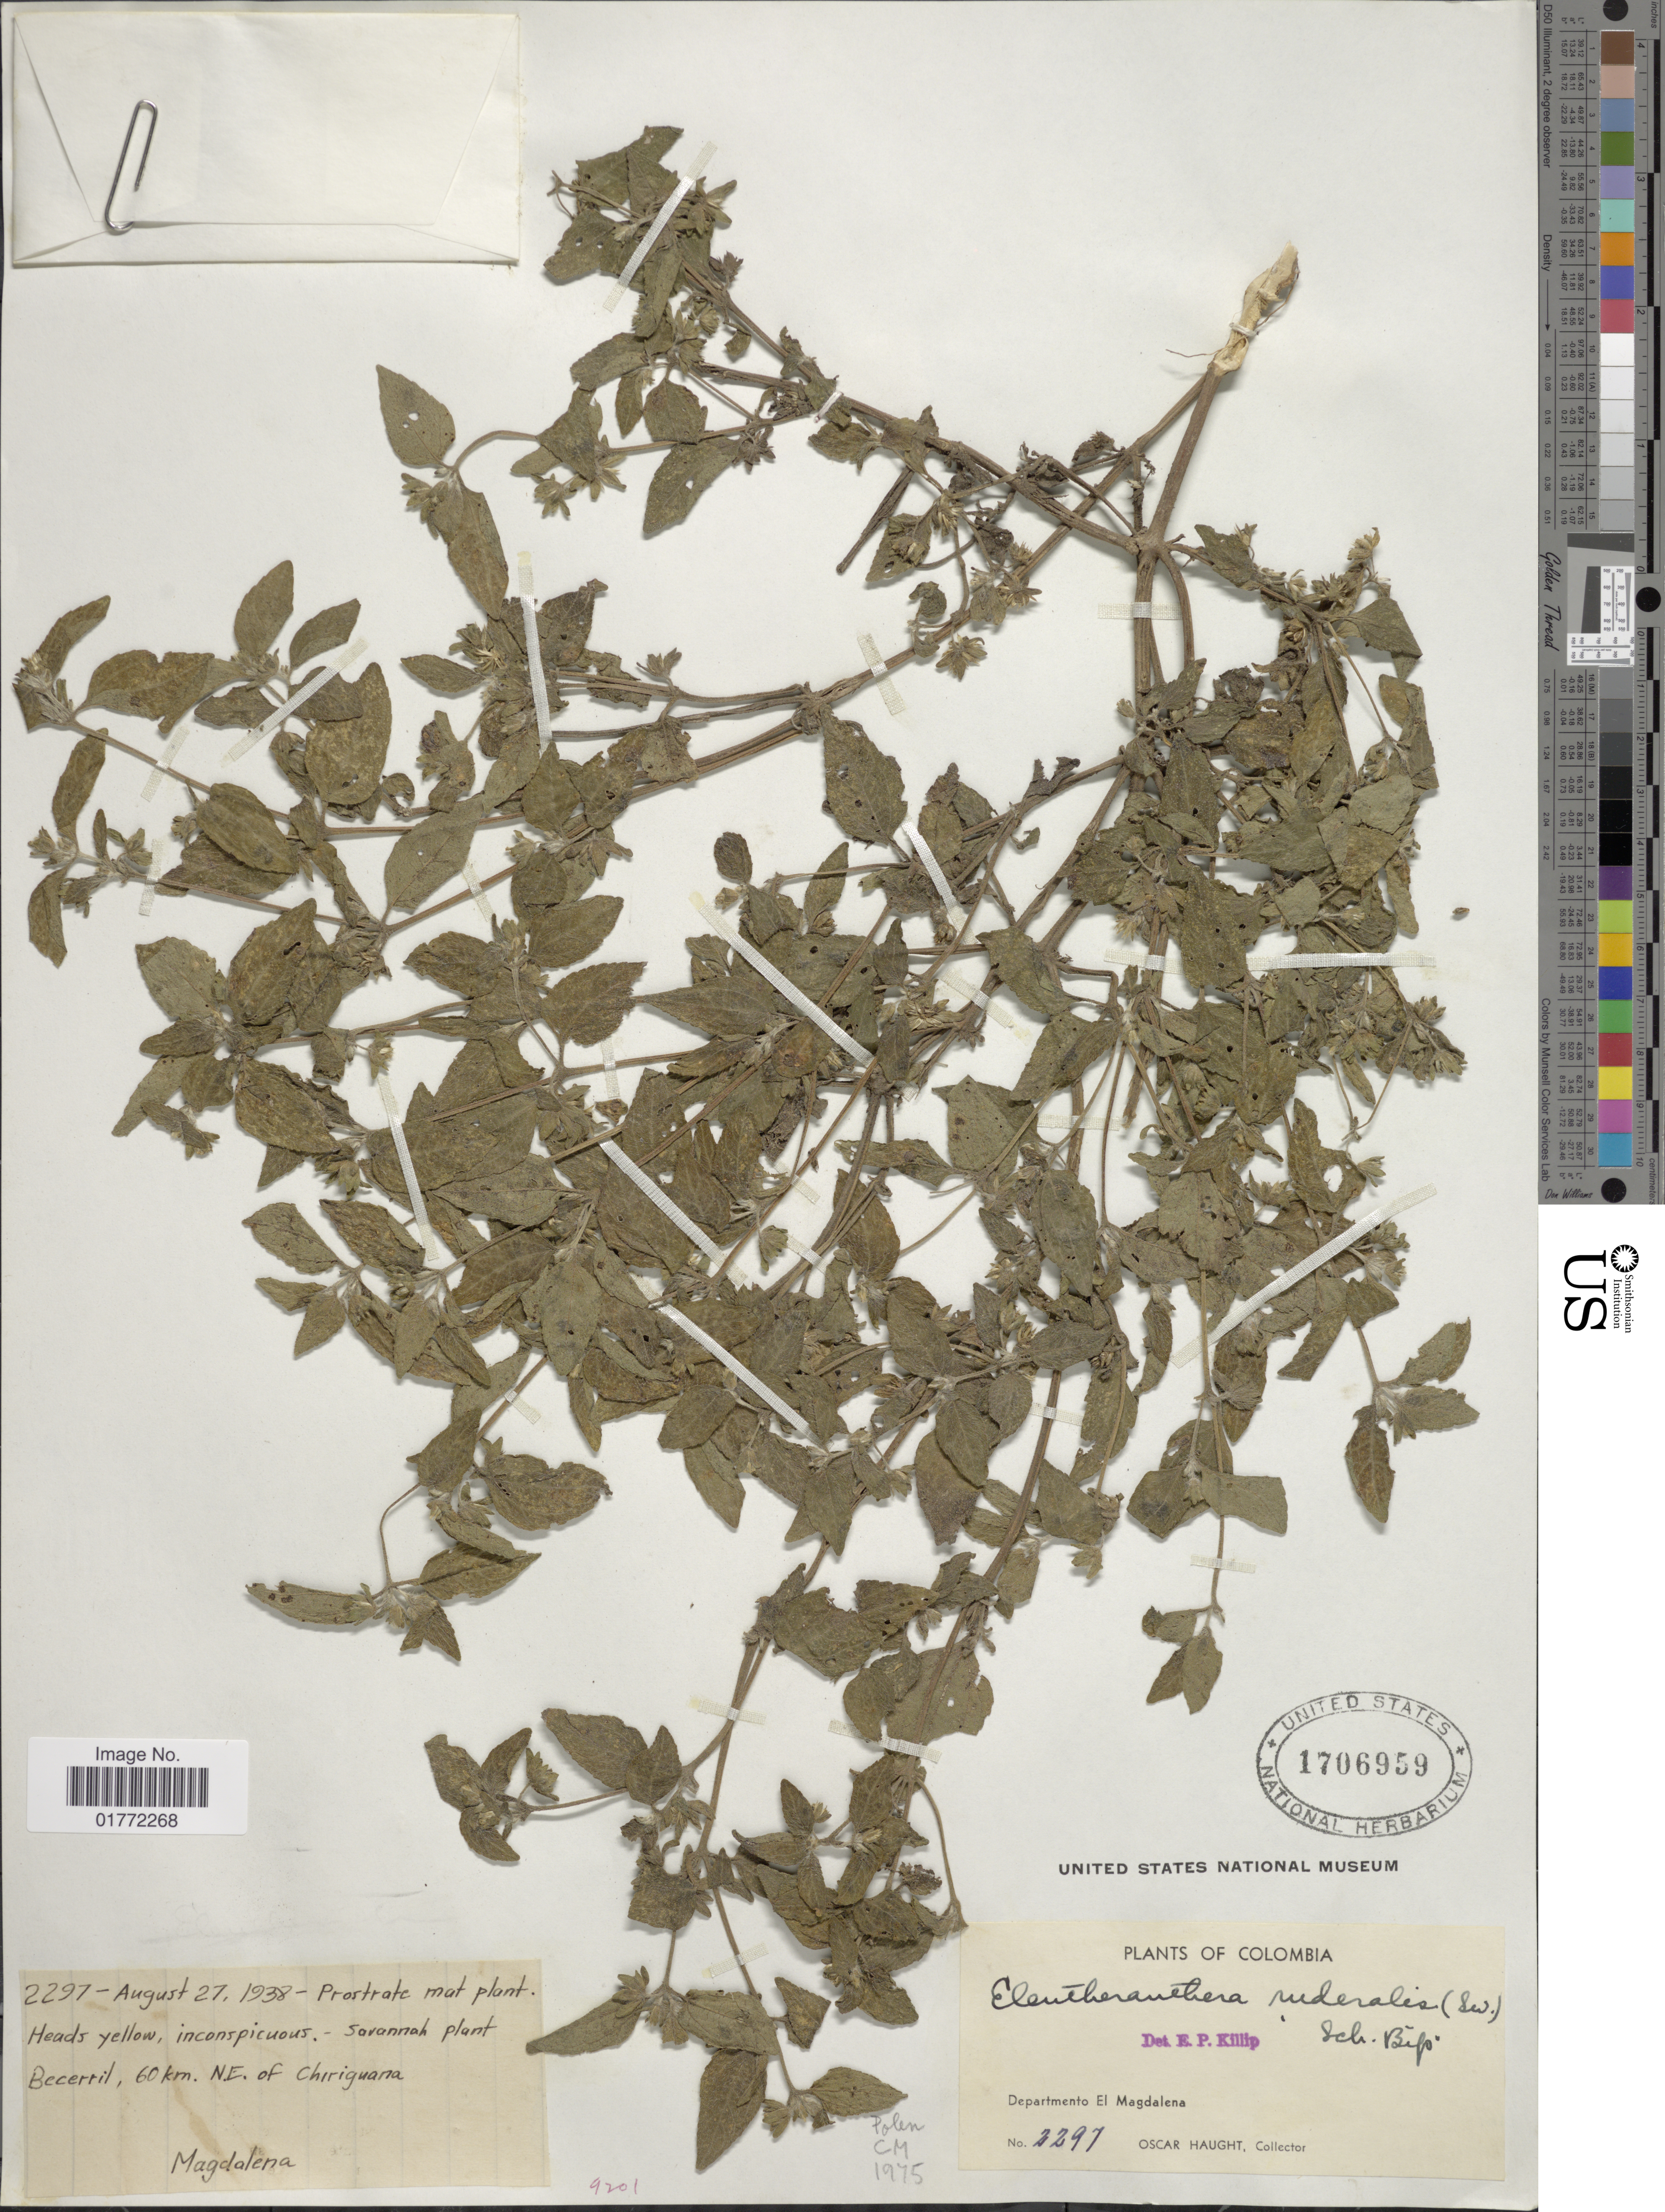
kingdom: Plantae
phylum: Tracheophyta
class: Magnoliopsida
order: Asterales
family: Asteraceae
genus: Eleutheranthera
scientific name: Eleutheranthera ruderalis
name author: (Sw.) Sch. Bip.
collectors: O. L. Haught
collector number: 2297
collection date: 1938-08-27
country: Colombia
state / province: Magdalena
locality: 60 km NE of Chiriguana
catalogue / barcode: US 1706959